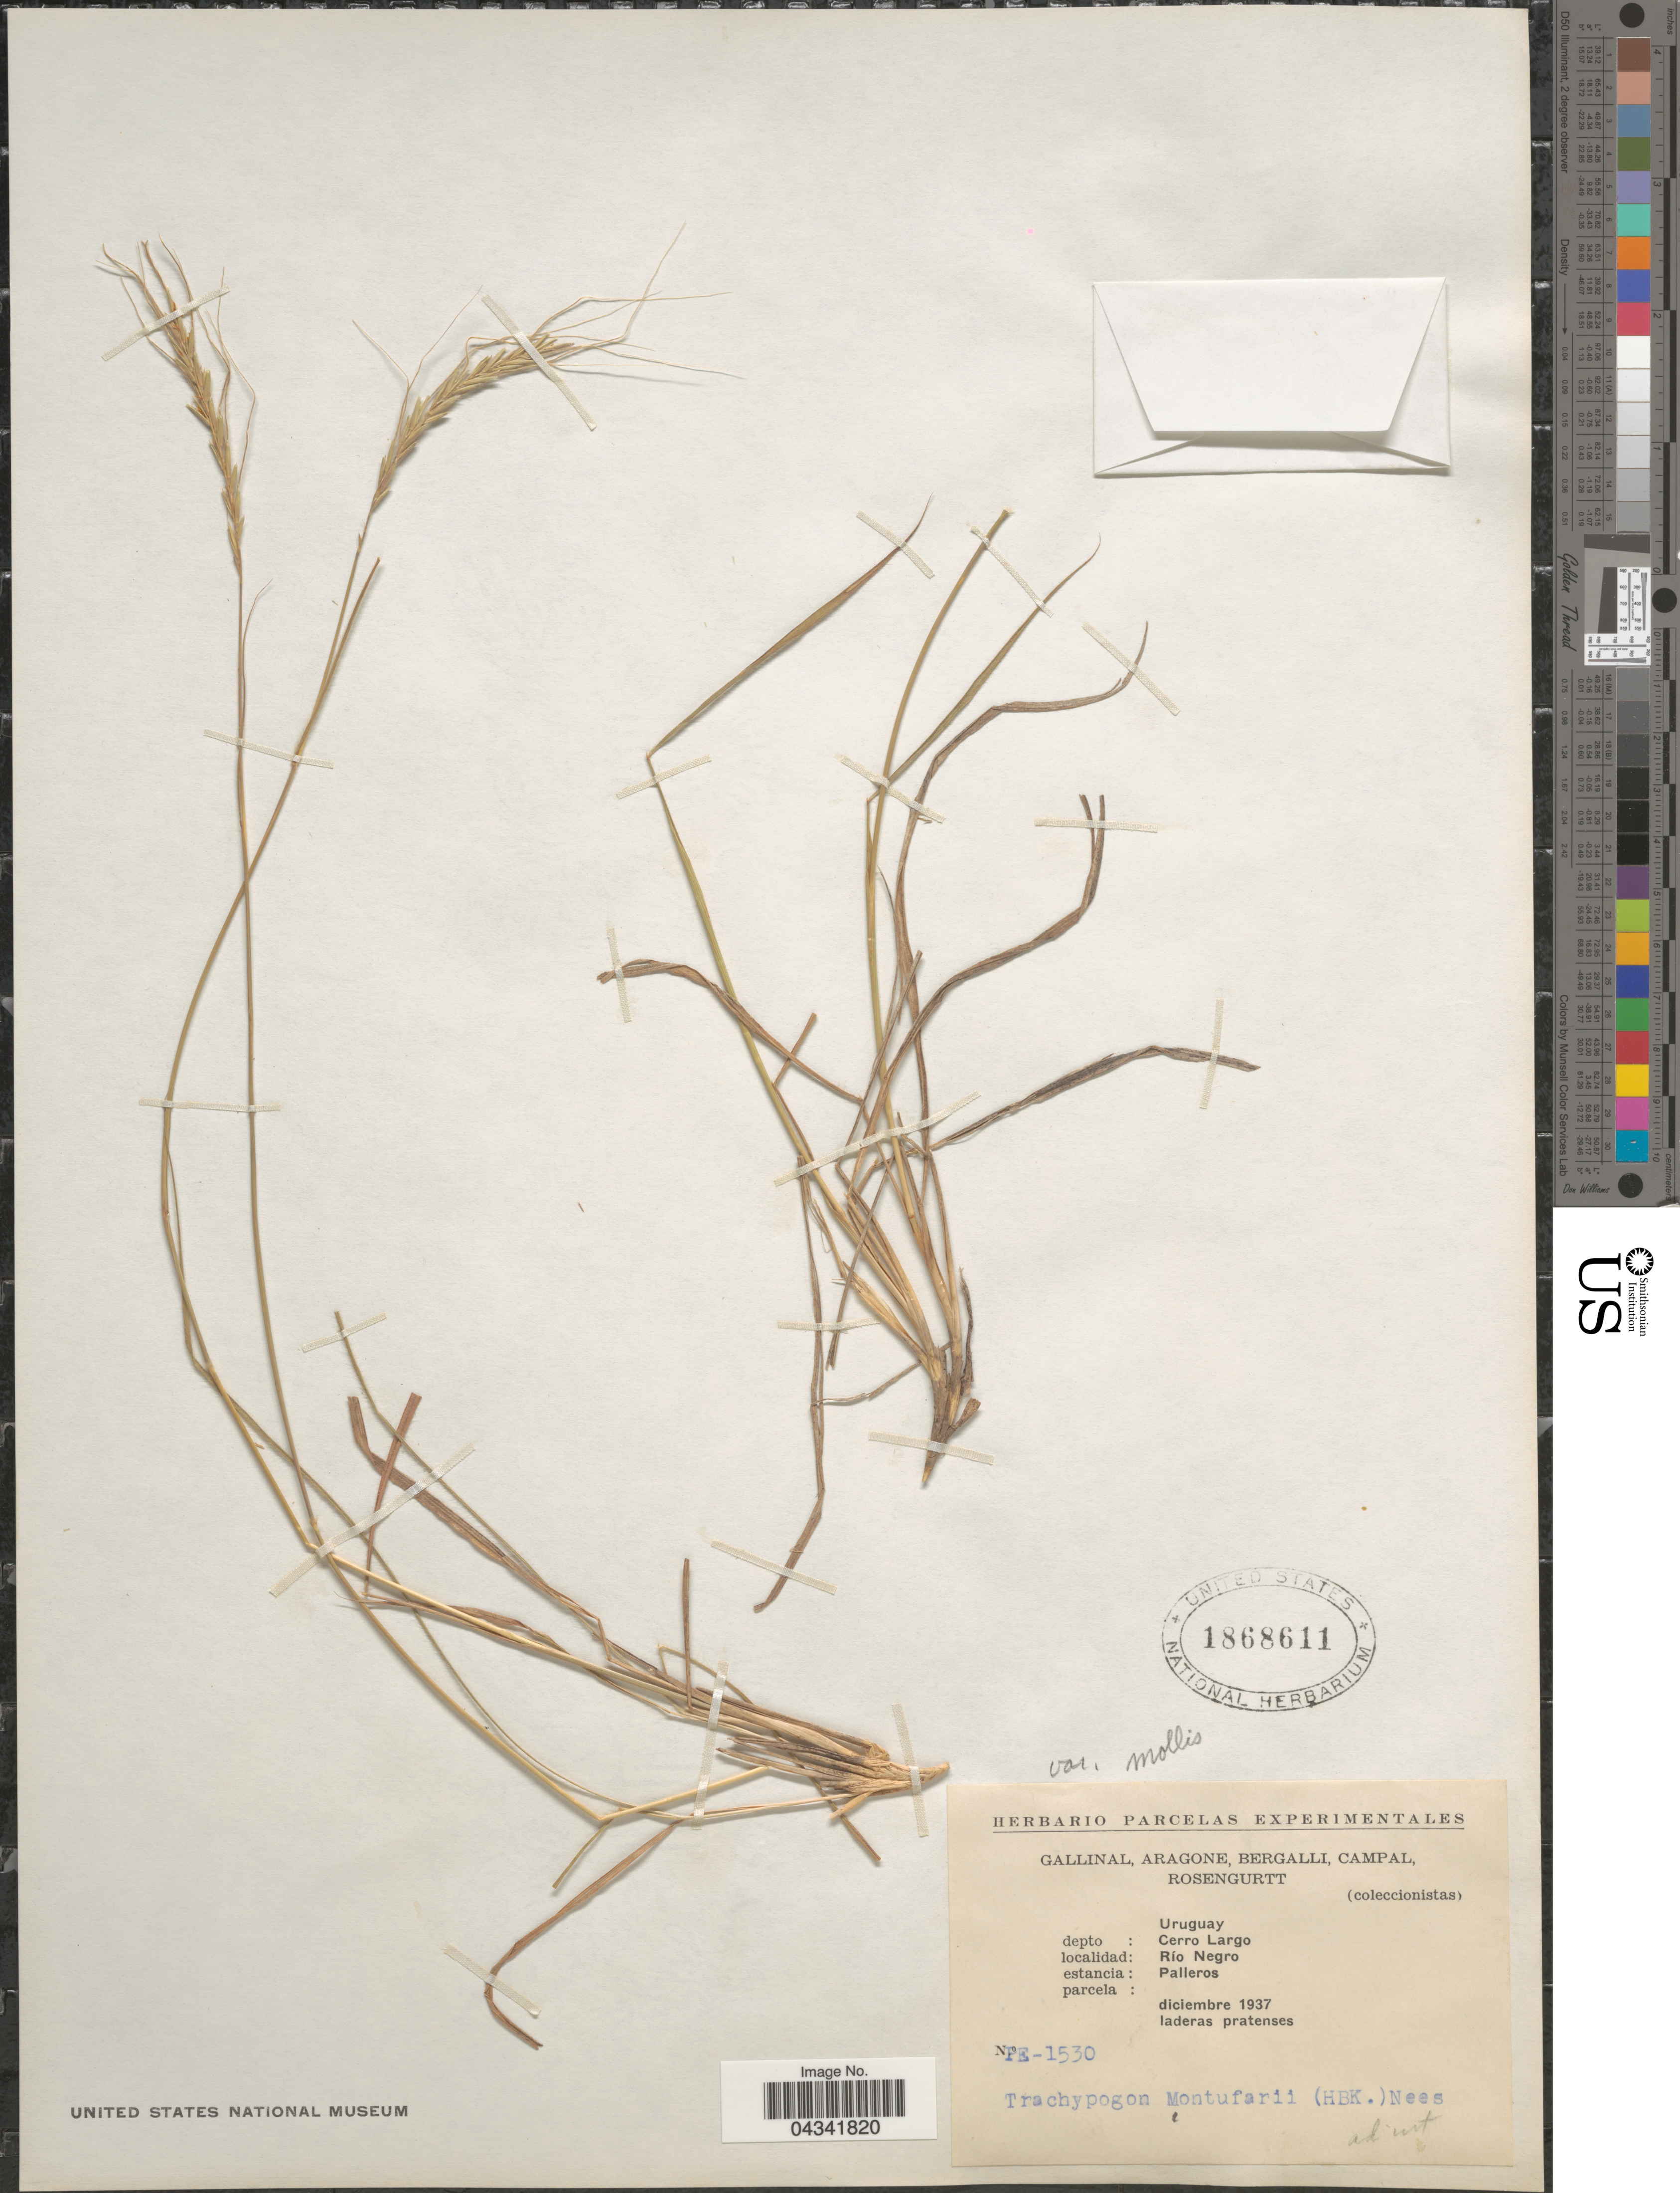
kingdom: Plantae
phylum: Tracheophyta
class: Liliopsida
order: Poales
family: Poaceae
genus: Trachypogon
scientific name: Trachypogon spicatus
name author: (L. f.) Kuntze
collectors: -. Gallinal, -- Aragone, -- Bergalli, -- Campal & Rosengurtt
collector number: PE-1530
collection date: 1937-12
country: Uruguay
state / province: Cerro Largo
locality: Dept: Cerro Largo. Río Negro. Estancia: Palleros.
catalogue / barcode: US 1868611